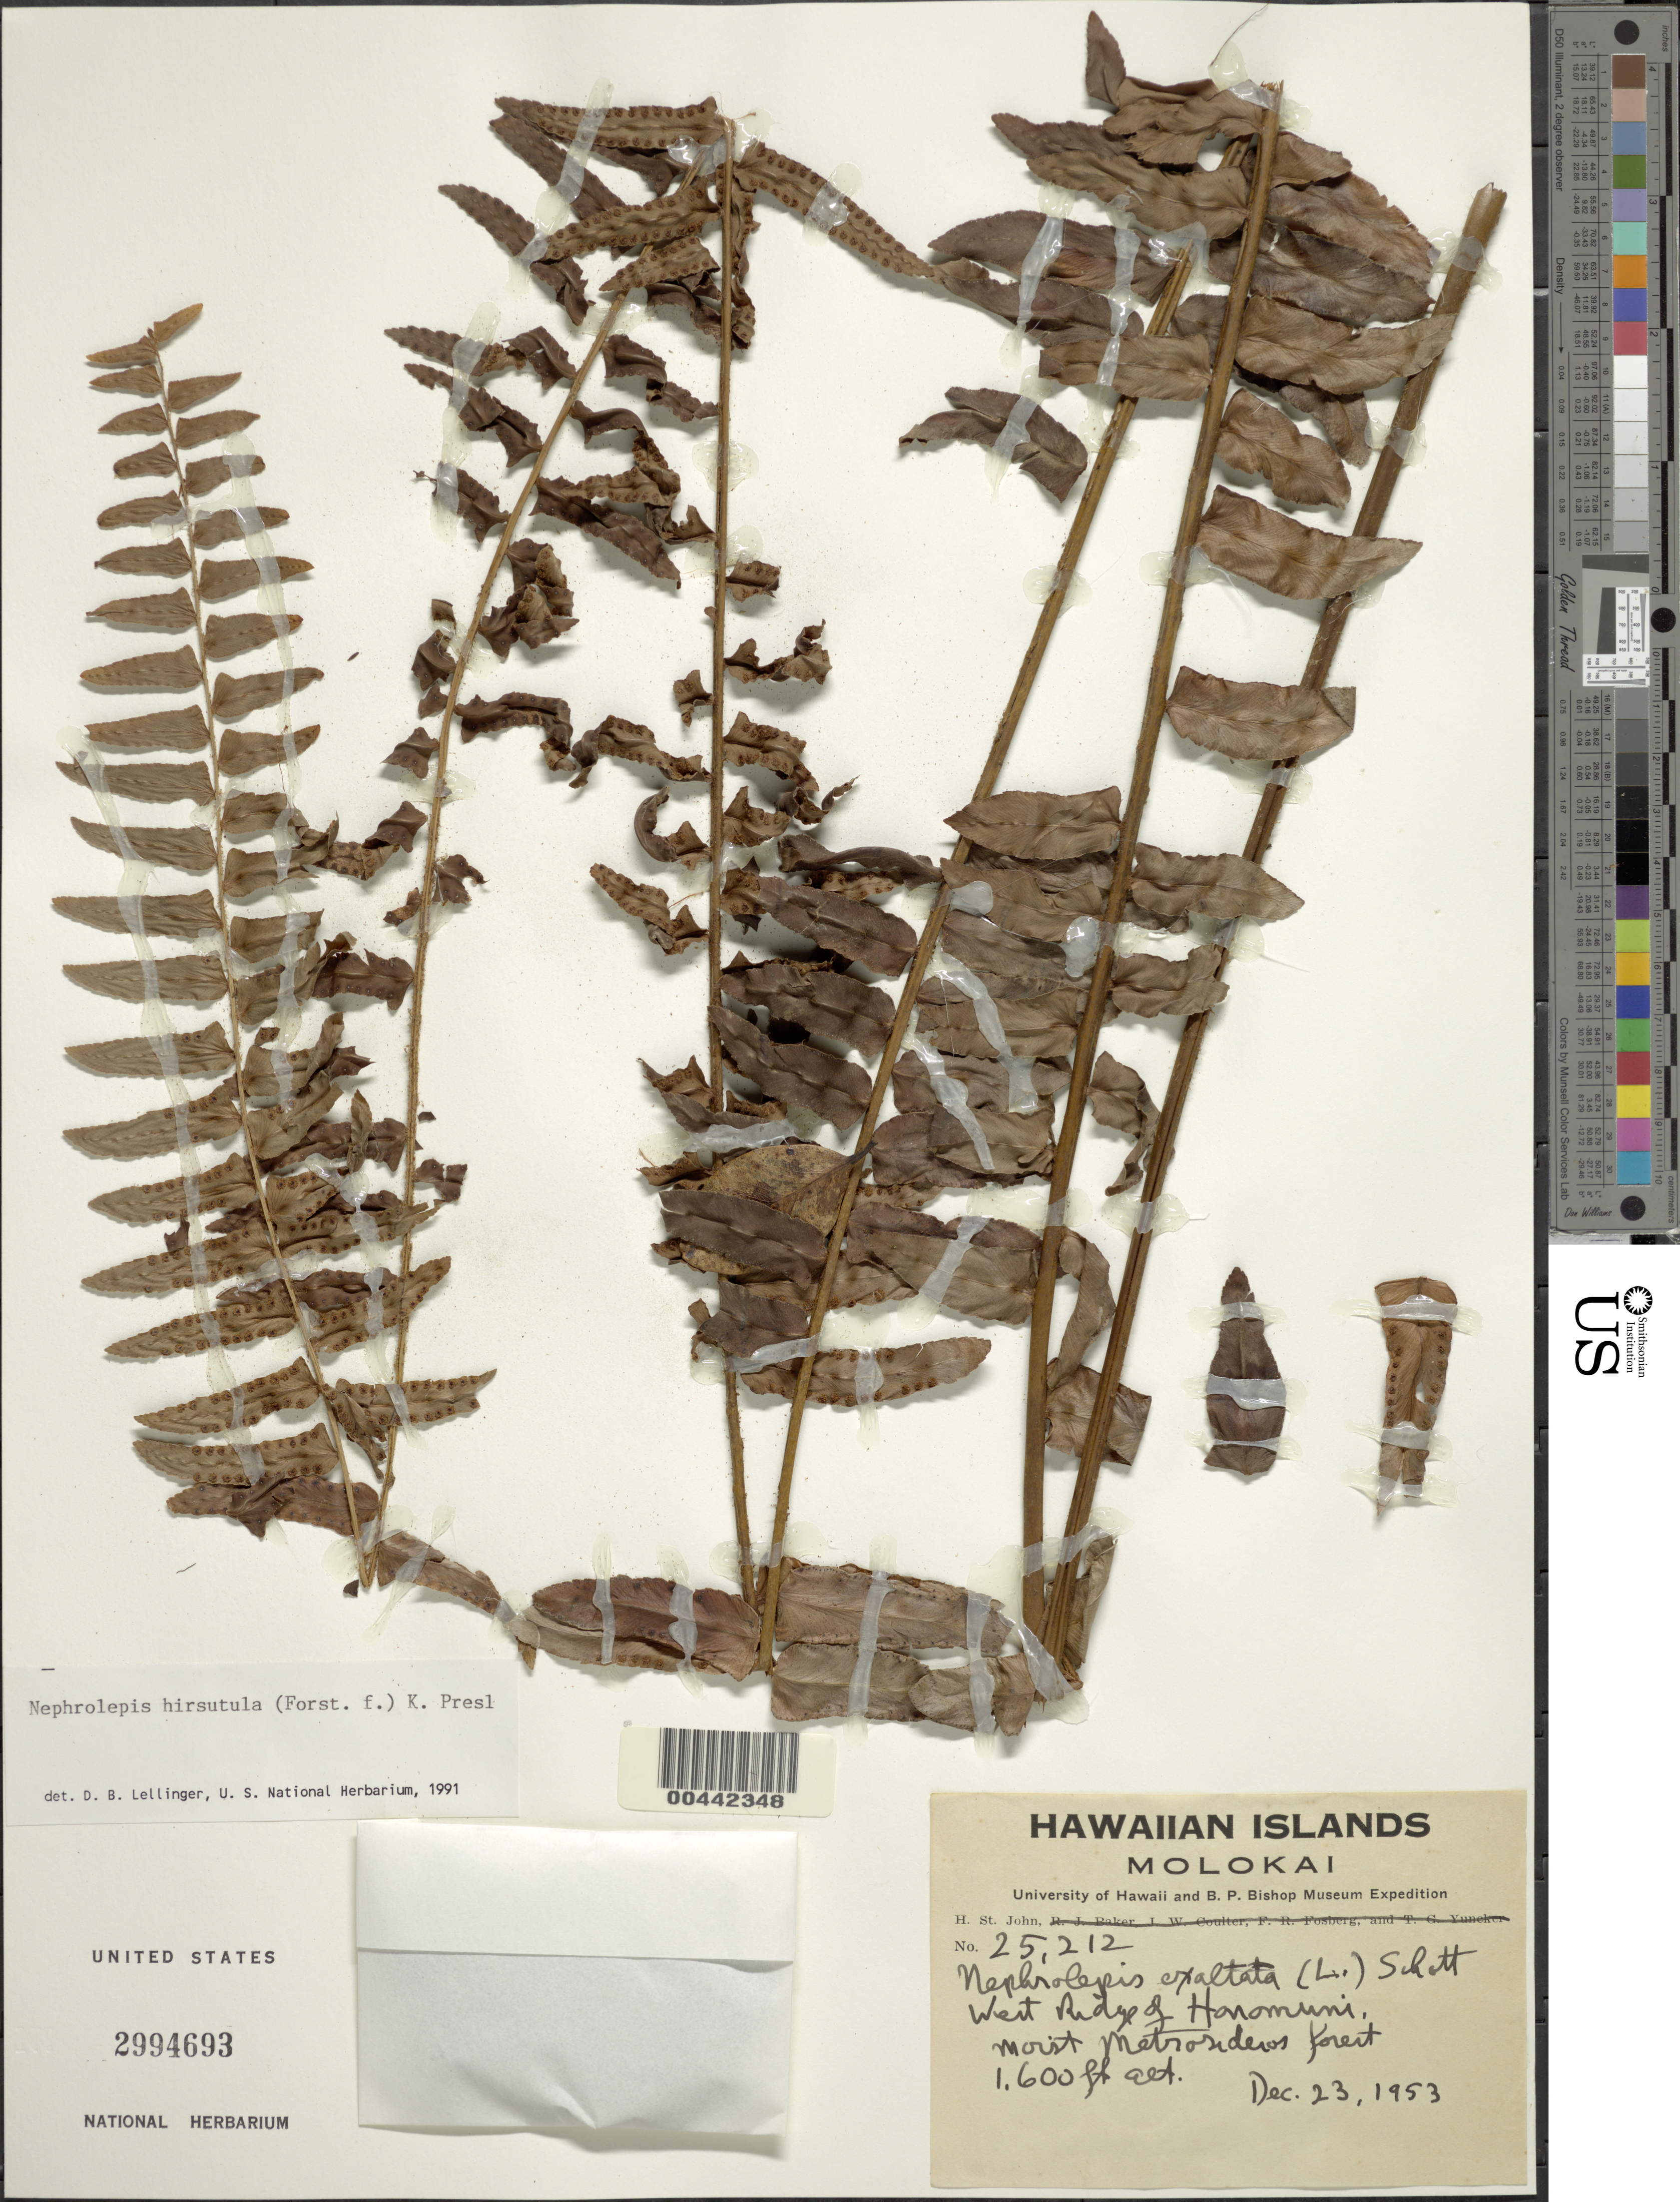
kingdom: Plantae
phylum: Tracheophyta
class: Polypodiopsida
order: Polypodiales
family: Nephrolepidaceae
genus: Nephrolepis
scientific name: Nephrolepis hirsutula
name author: (G. Forst.) C. Presl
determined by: Lellinger, David B., (BOT), Smithsonian Institution - National Museum of Natural History (UNITED STATES)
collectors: H. St. John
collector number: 25212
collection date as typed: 23 Dec 1953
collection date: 1953-12-23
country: United States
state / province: Hawaii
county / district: Maui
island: Moloka'i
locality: W ridge of Honomuni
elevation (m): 488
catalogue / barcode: US 2994693